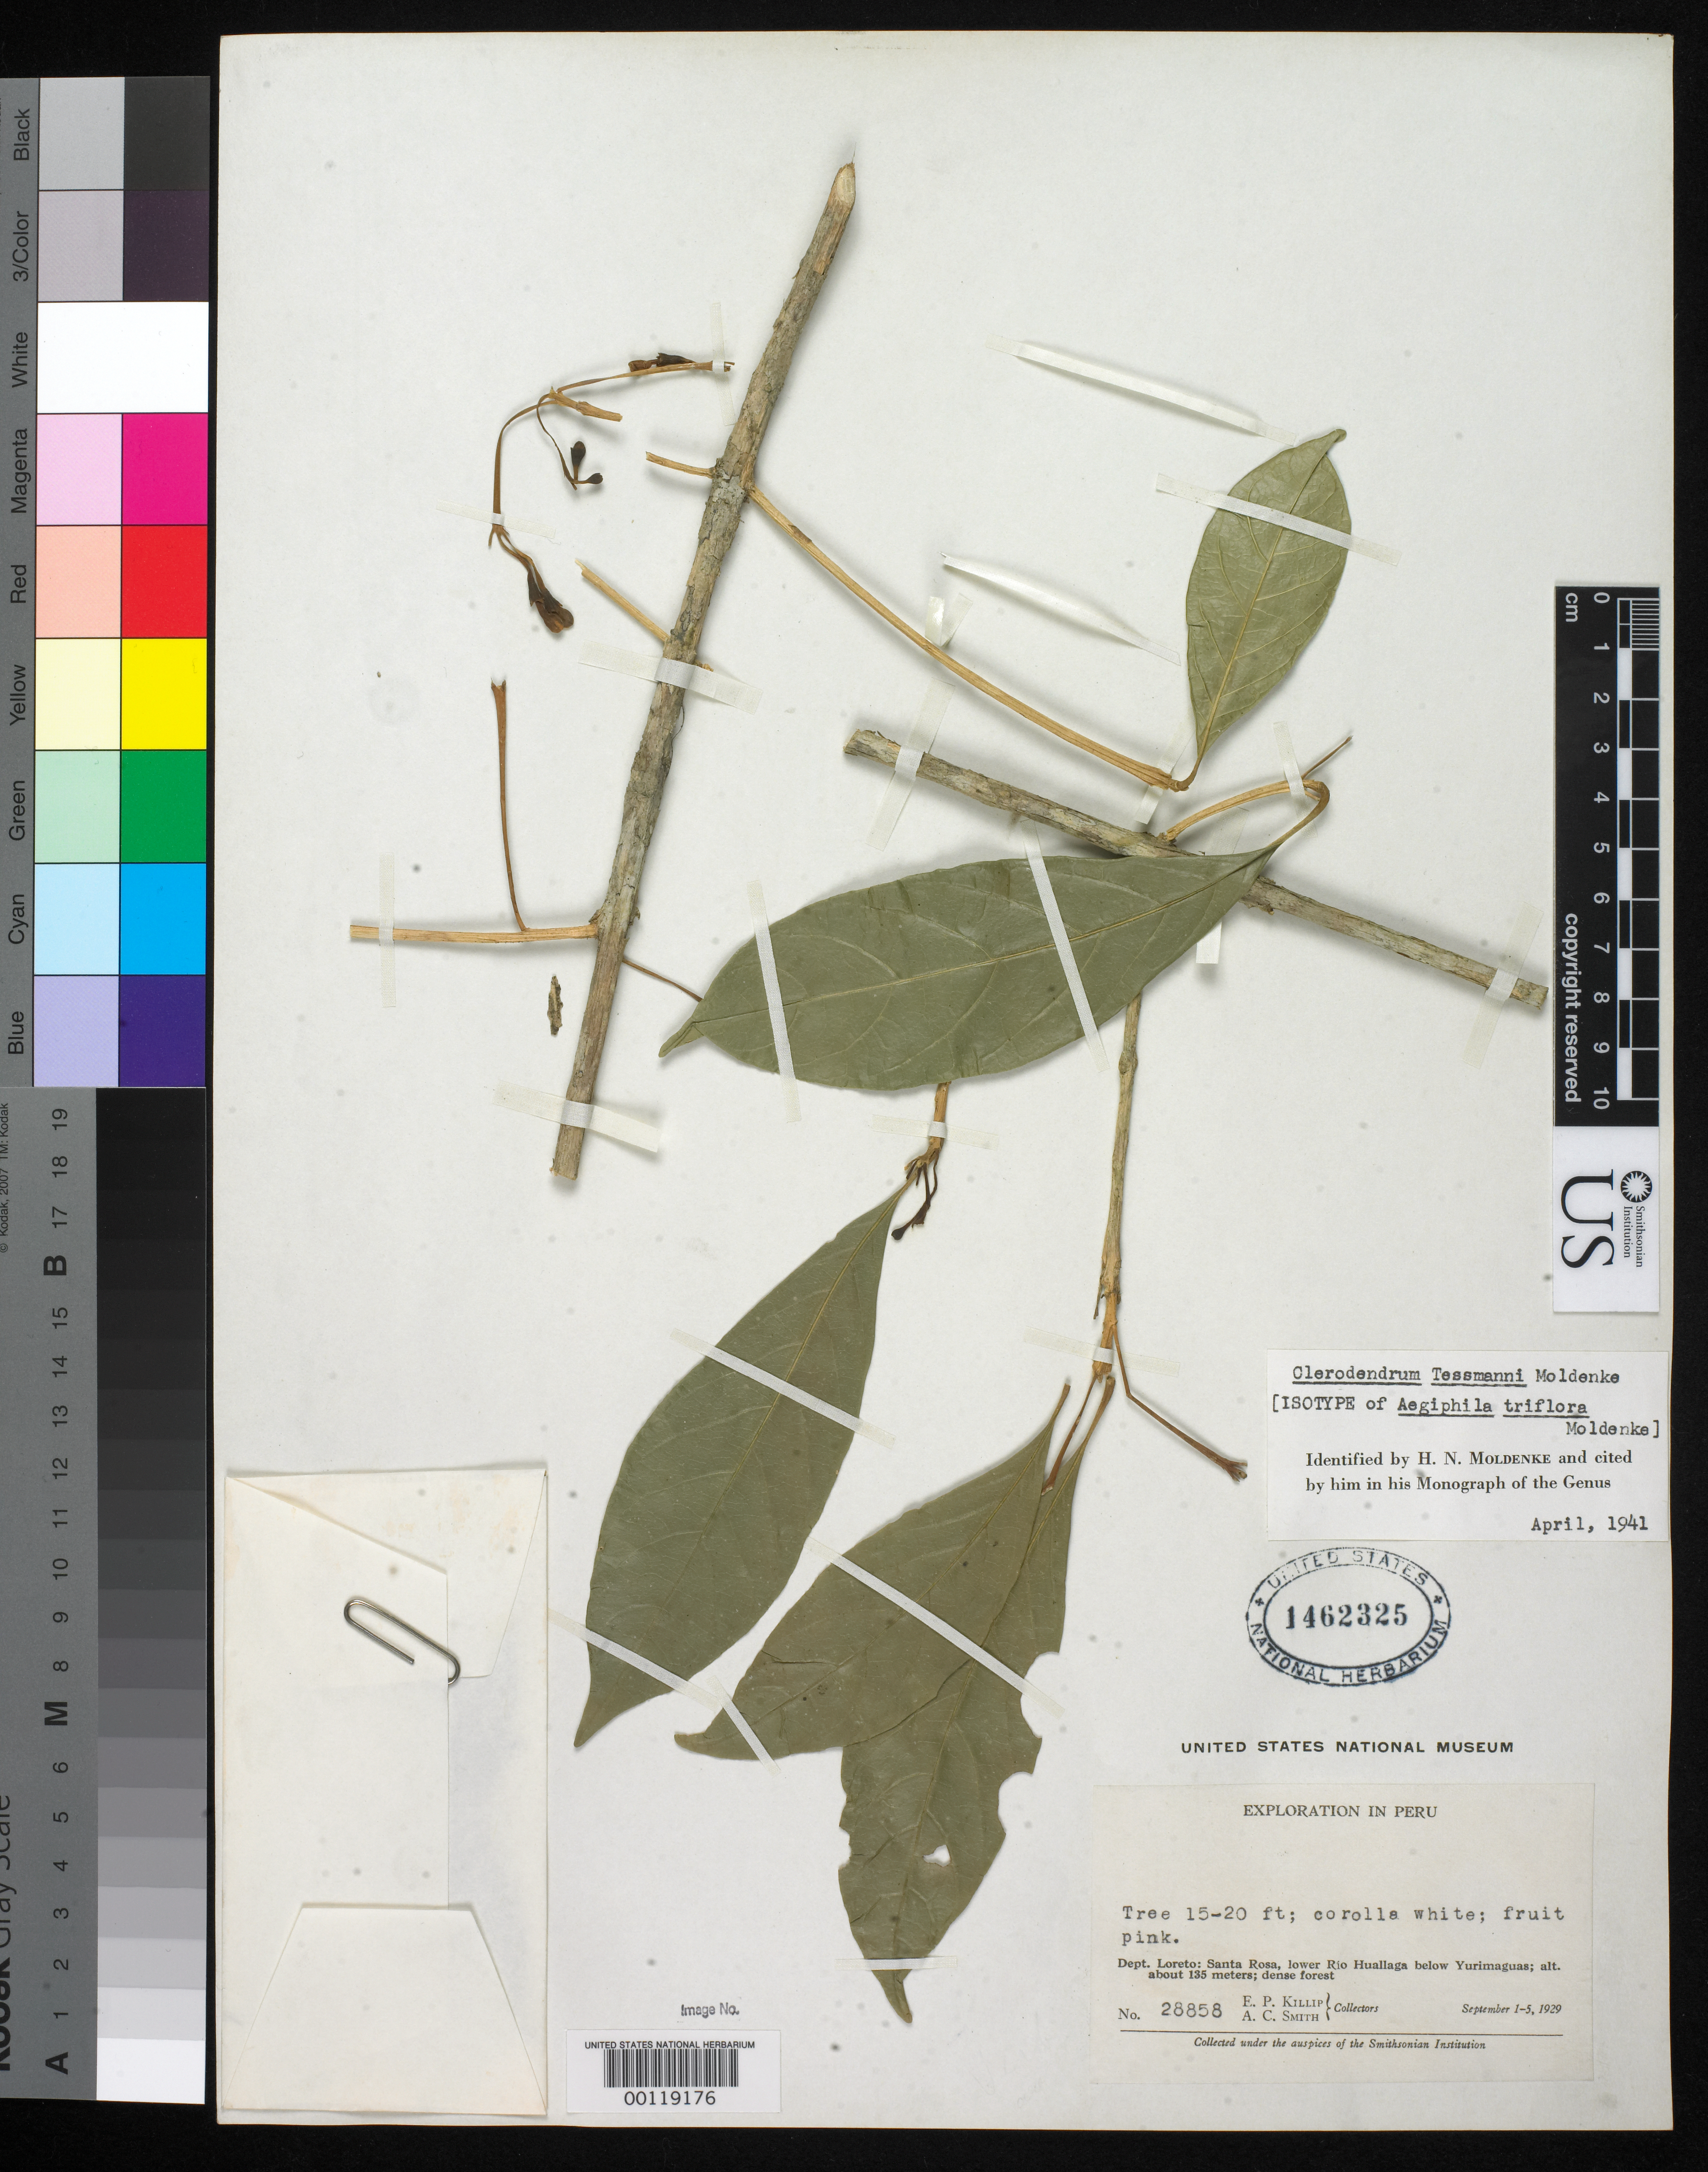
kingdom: Plantae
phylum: Tracheophyta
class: Magnoliopsida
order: Lamiales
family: Lamiaceae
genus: Aegiphila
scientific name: Aegiphila triflora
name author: Moldenke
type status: Isotype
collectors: E. P. Killip & A. C. Smith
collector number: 28858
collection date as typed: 01 Sep 1929 to 05 Sep 1929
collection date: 1929-09-01/1929-09-05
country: Peru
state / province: Loreto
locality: Santa Rosa, lower Rio Huallaga below Yurimaguas.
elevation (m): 135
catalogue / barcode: US 1462325